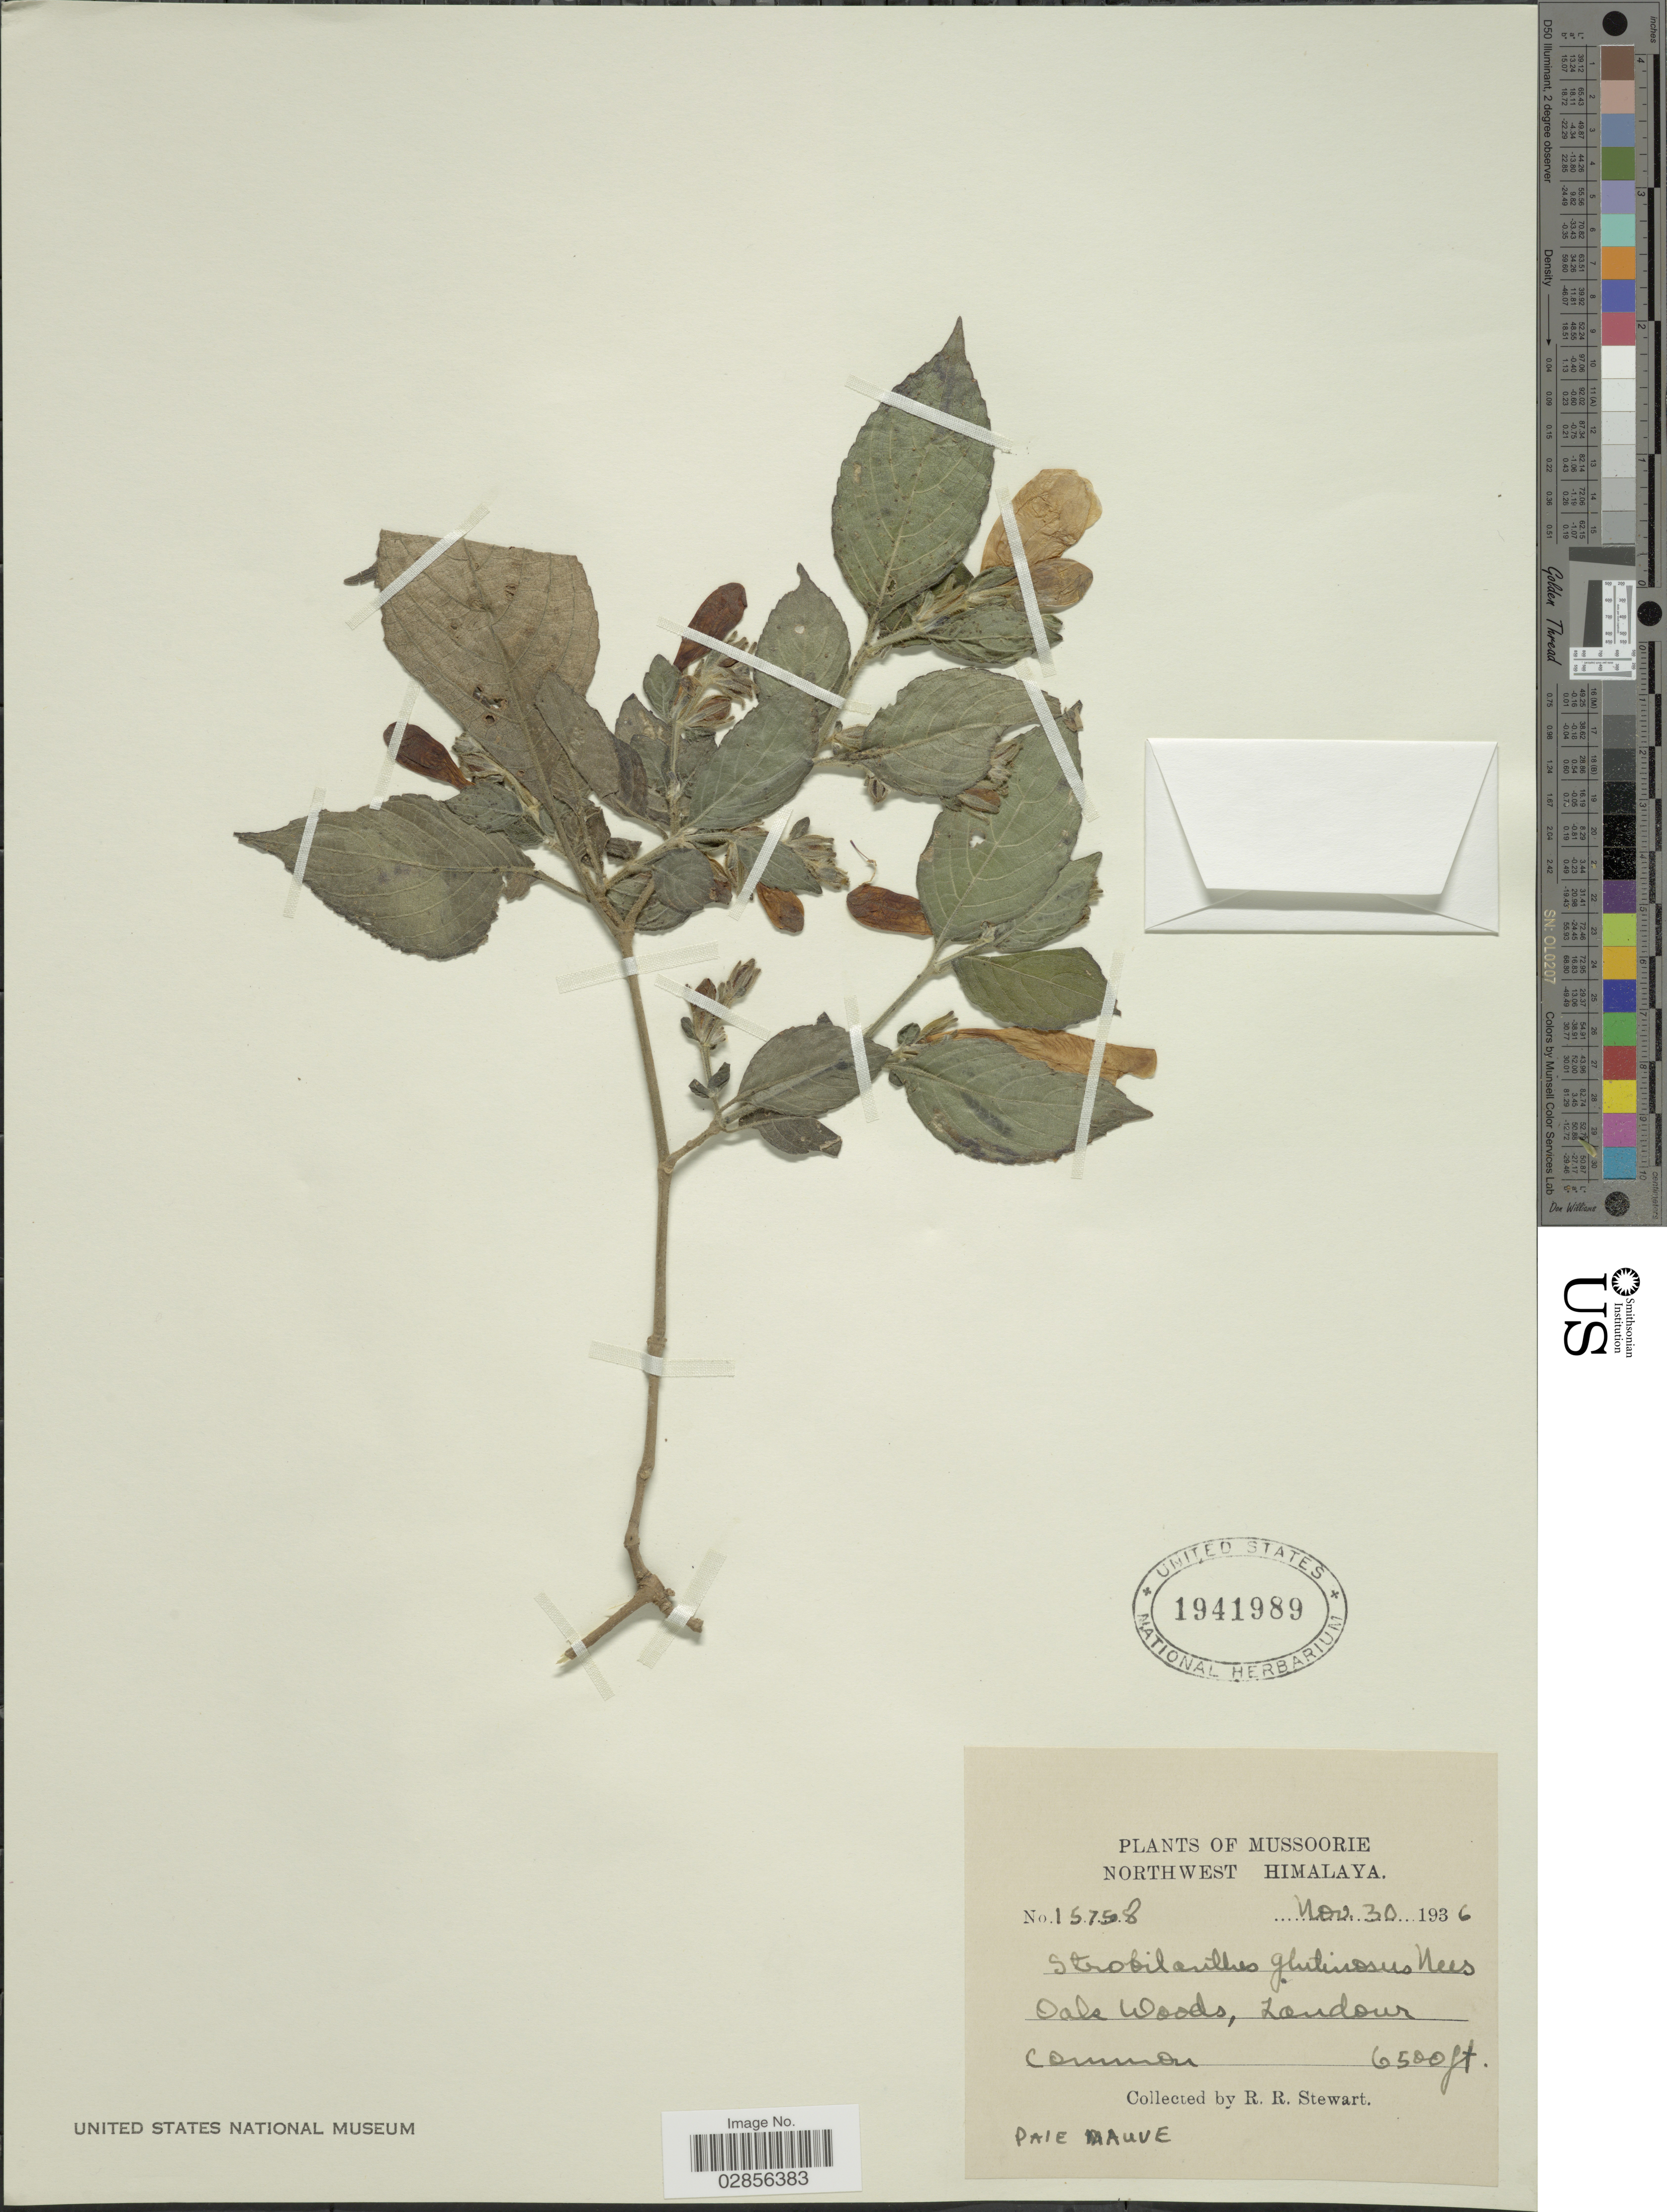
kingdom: Plantae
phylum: Tracheophyta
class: Magnoliopsida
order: Lamiales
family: Acanthaceae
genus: Strobilanthes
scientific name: Strobilanthes glutinosus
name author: Nees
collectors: R. R. Stewart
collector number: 15758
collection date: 1936-11-30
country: India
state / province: Uttarakhand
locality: Mussoorie. Northwest Himalaya. Oak Woods, Landour.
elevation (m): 1981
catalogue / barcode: US 1941989